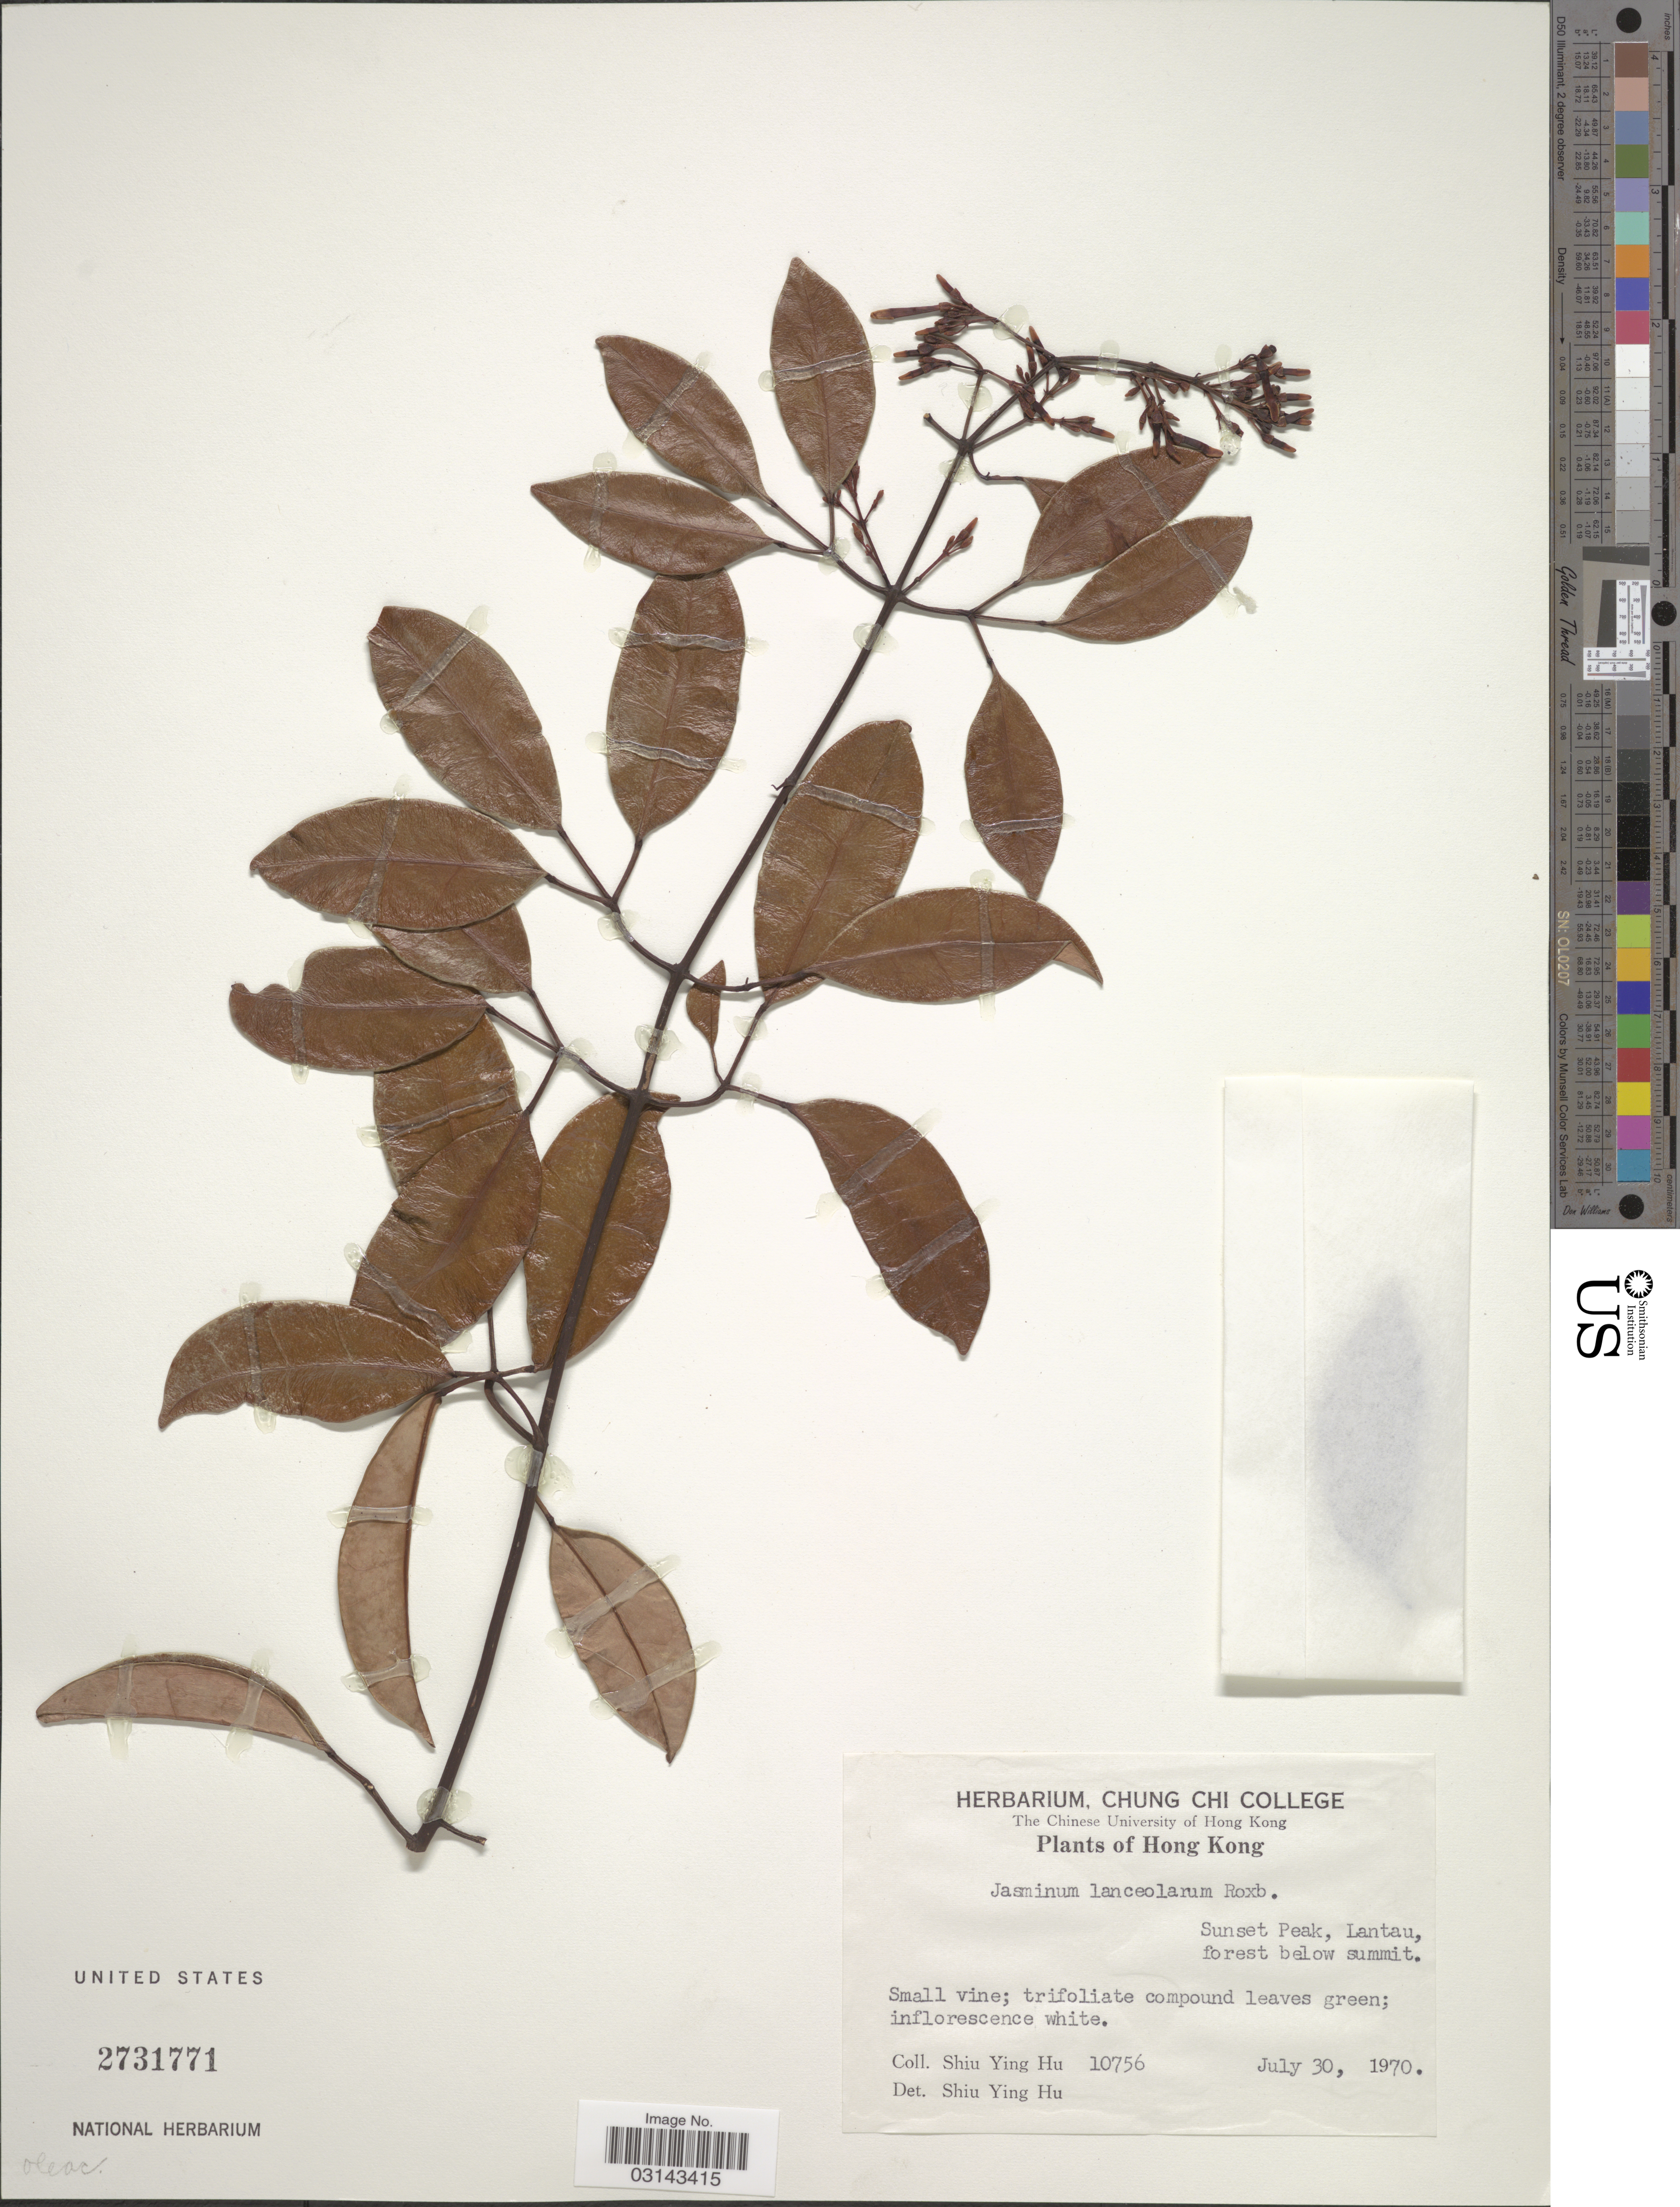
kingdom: Plantae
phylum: Tracheophyta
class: Magnoliopsida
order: Lamiales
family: Oleaceae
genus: Jasminum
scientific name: Jasminum lanceolarium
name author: Roxb.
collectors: S. Y. Hu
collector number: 10756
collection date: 1970-07-30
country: China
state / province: Hong Kong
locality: Sunset Peak, Lantau, forest below summit.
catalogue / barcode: US 2731771